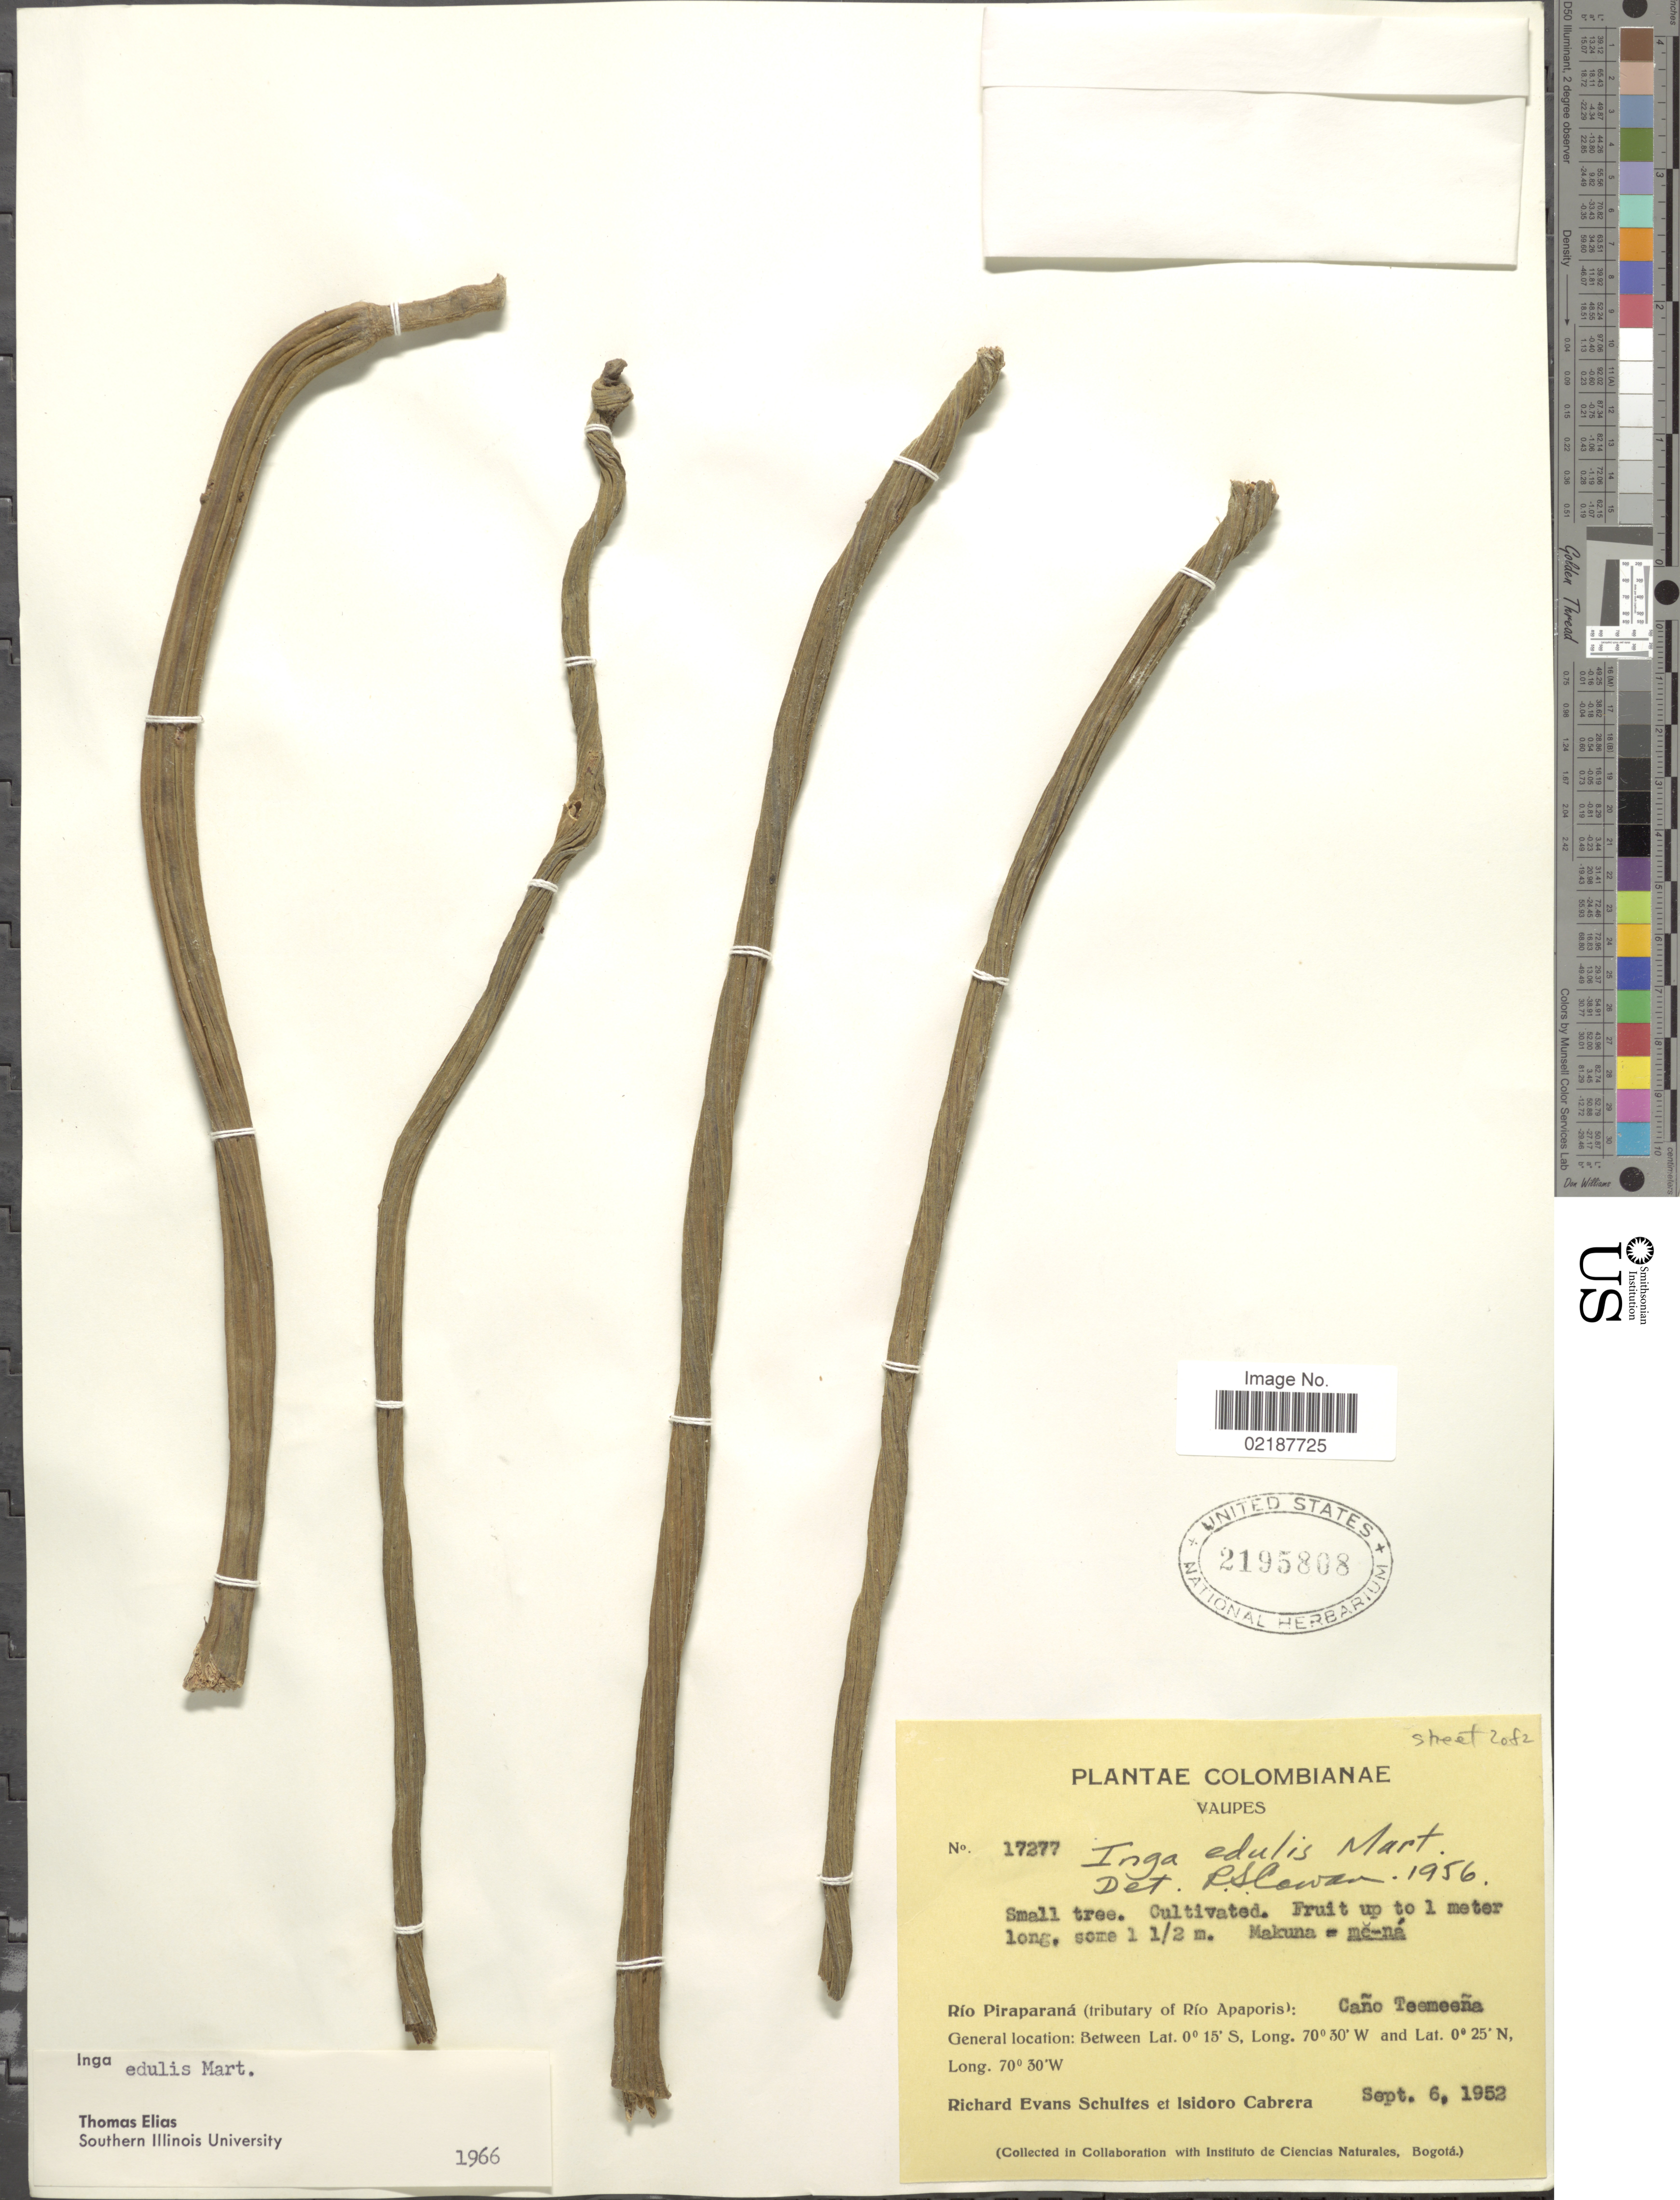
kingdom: Plantae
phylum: Tracheophyta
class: Magnoliopsida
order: Fabales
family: Fabaceae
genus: Inga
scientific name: Inga edulis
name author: Mart.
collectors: R. E. Schultes & I. Cabrera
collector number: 17277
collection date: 1952-09-06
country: Colombia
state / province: Vaupés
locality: Rio Piraparana (tributary of Rio Apaporis), Caño Teemeeña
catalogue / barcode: US 2195808